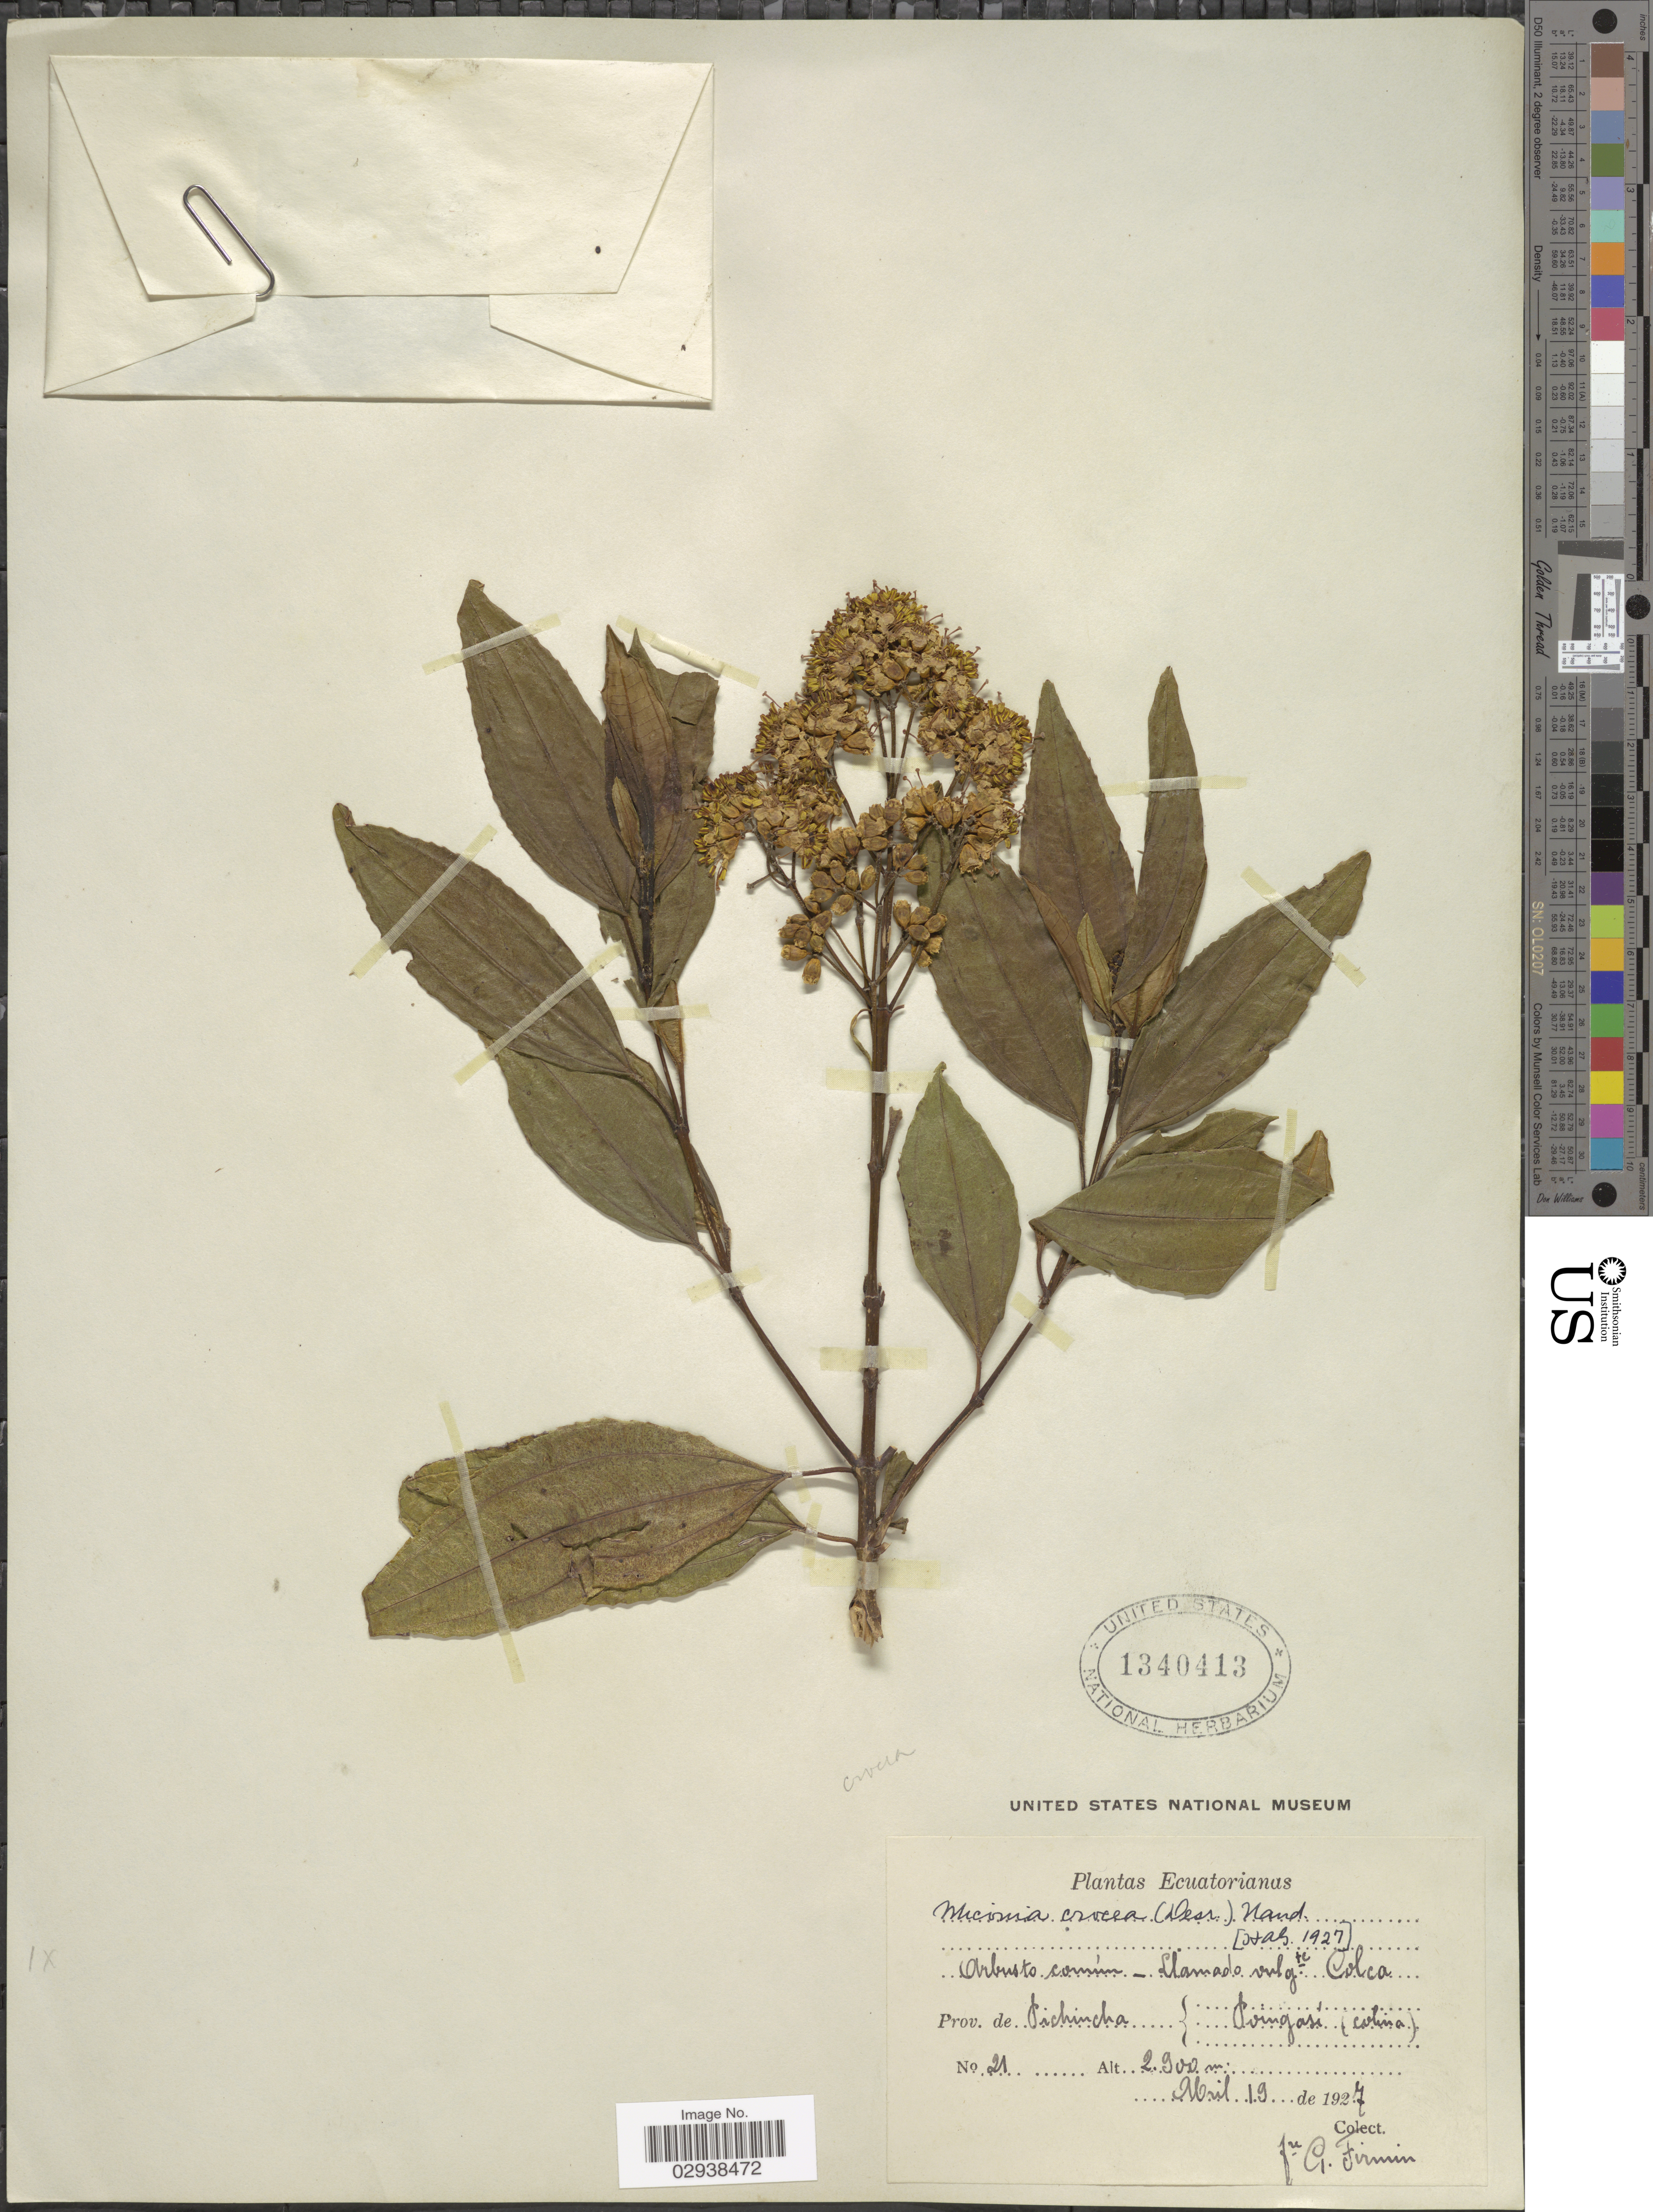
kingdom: Plantae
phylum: Tracheophyta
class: Magnoliopsida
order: Myrtales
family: Melastomataceae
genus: Miconia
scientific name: Miconia crocea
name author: (Desr.) Naudin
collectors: F. Firmin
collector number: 21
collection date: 1927-04-19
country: Ecuador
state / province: Pichincha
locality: Prov. de Pichincha, Poingasi (colina).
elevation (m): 2900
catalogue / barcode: US 1340413